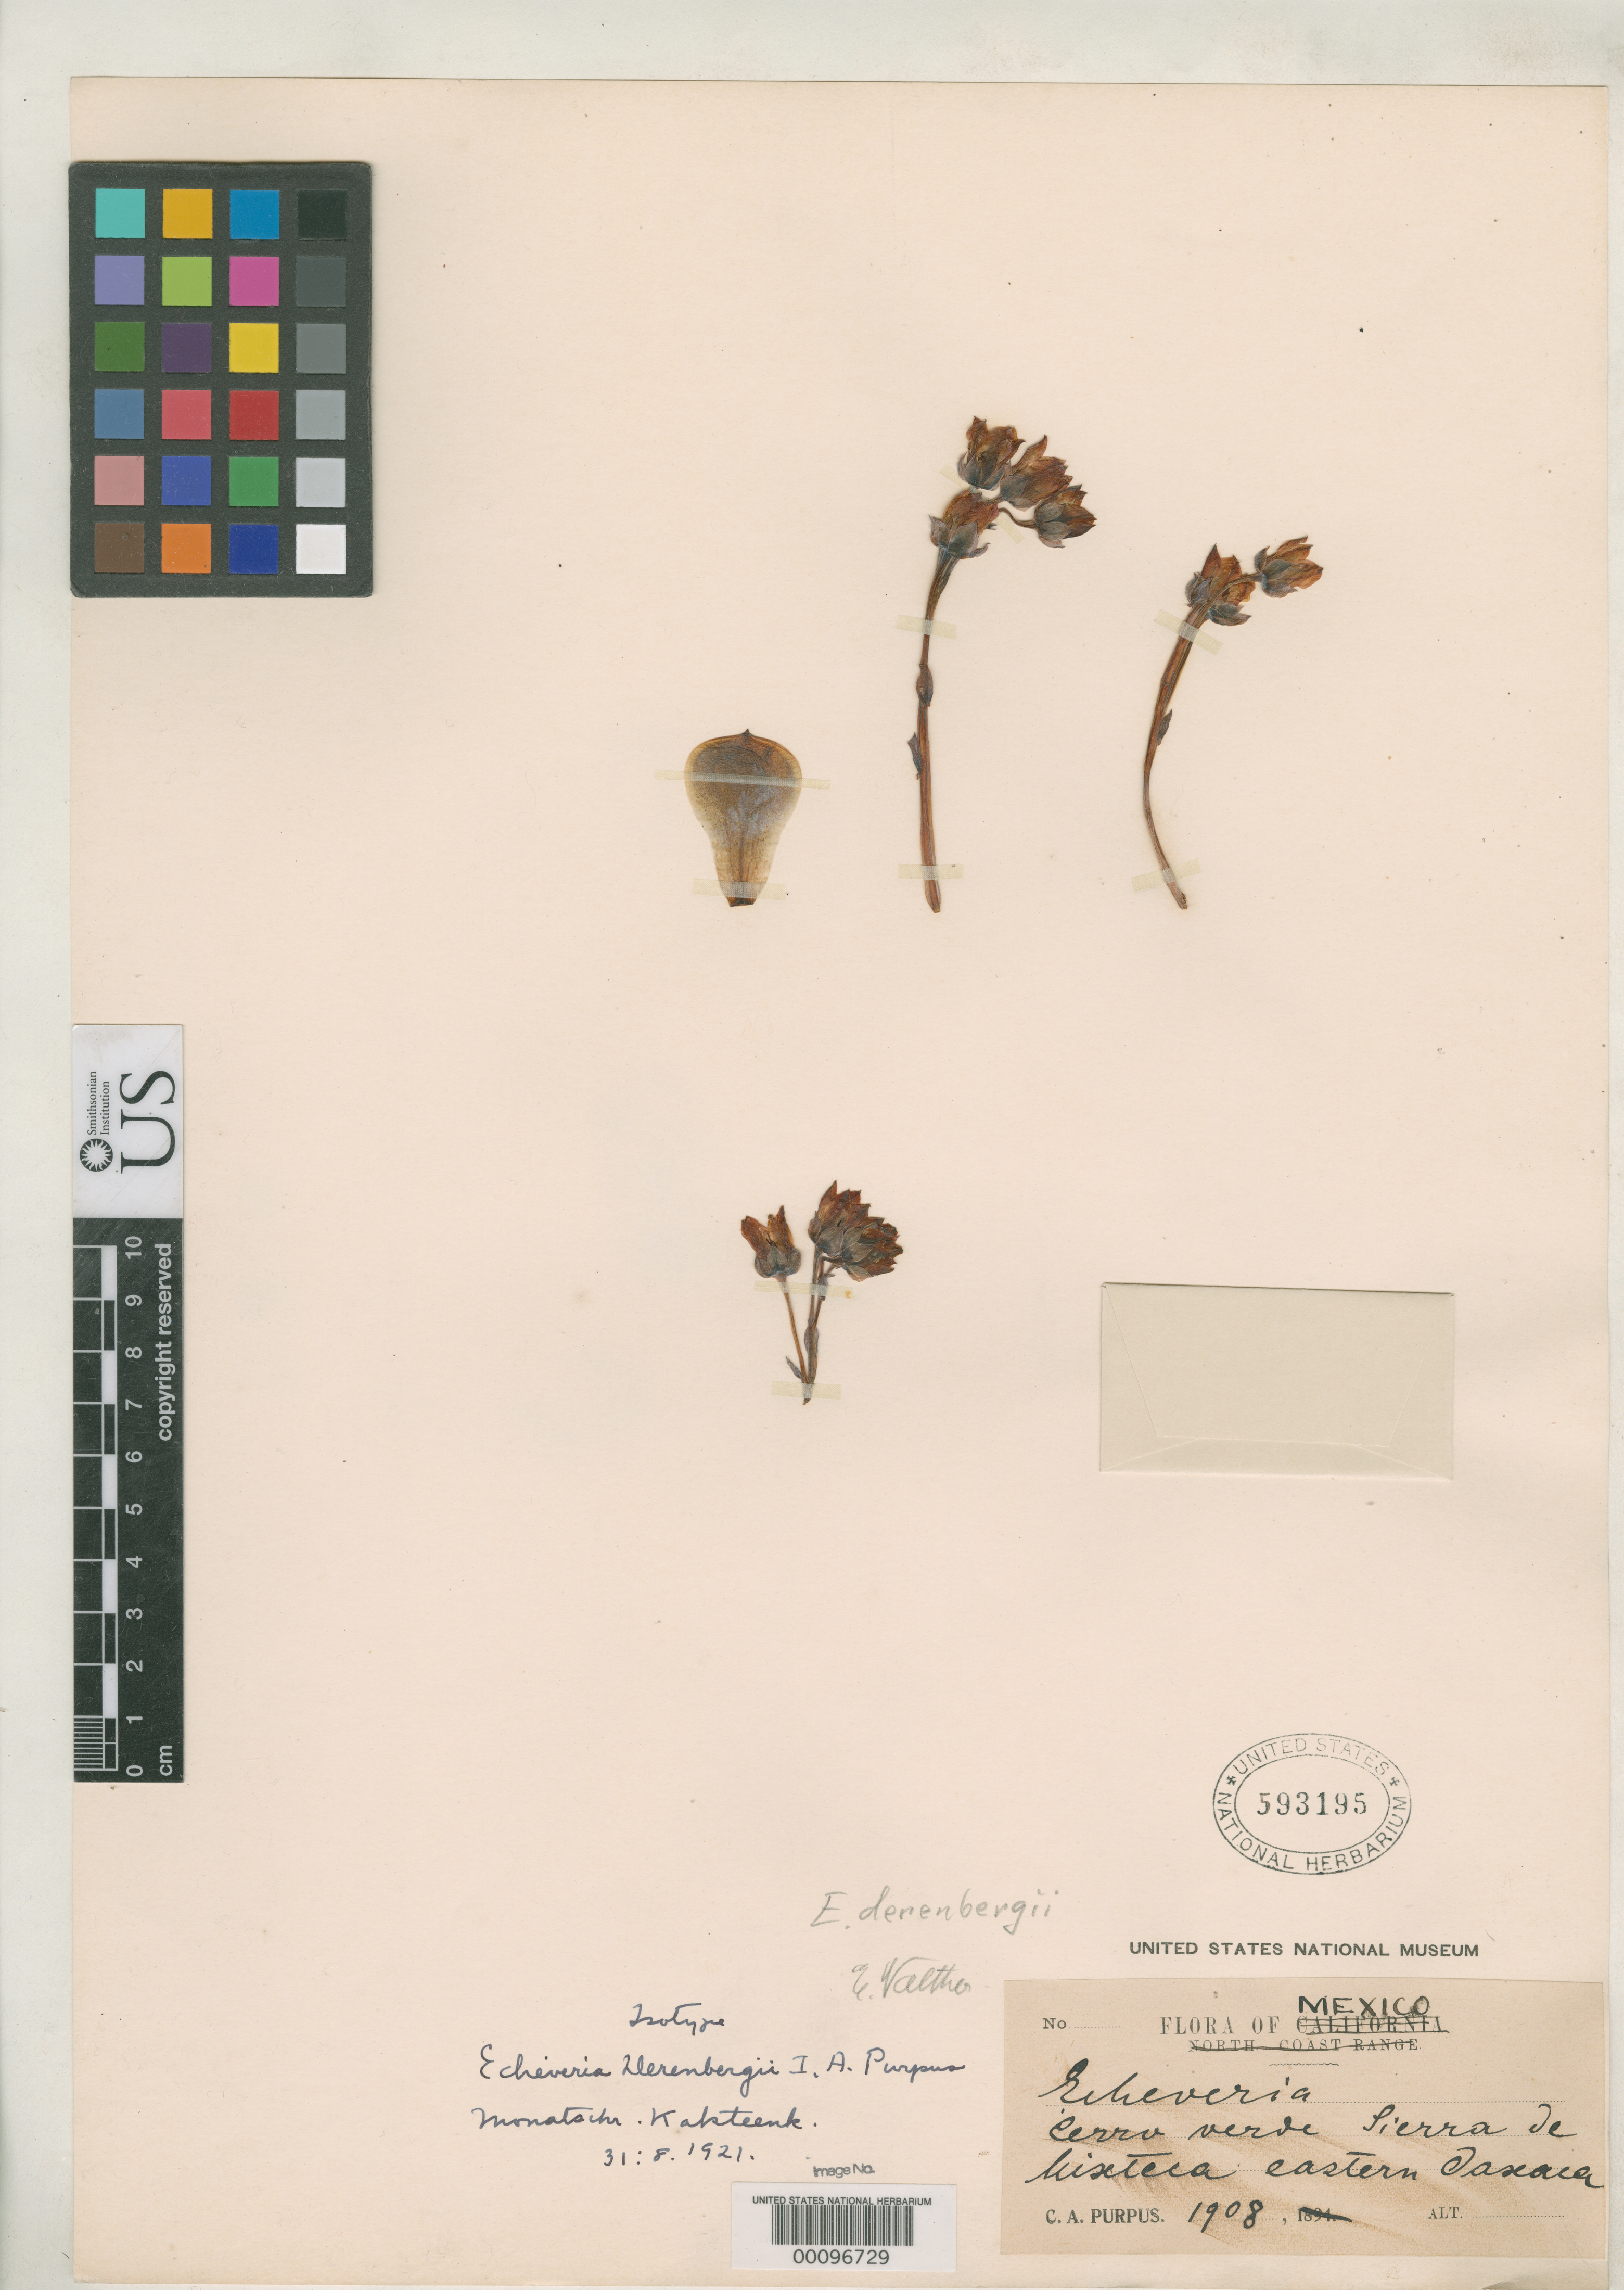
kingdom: Plantae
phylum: Tracheophyta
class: Magnoliopsida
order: Saxifragales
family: Crassulaceae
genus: Echeveria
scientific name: Echeveria derenbergii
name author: Purpus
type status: Isotype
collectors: C. A. Purpus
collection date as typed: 1908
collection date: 1908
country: Mexico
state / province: Oaxaca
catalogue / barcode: US 593195